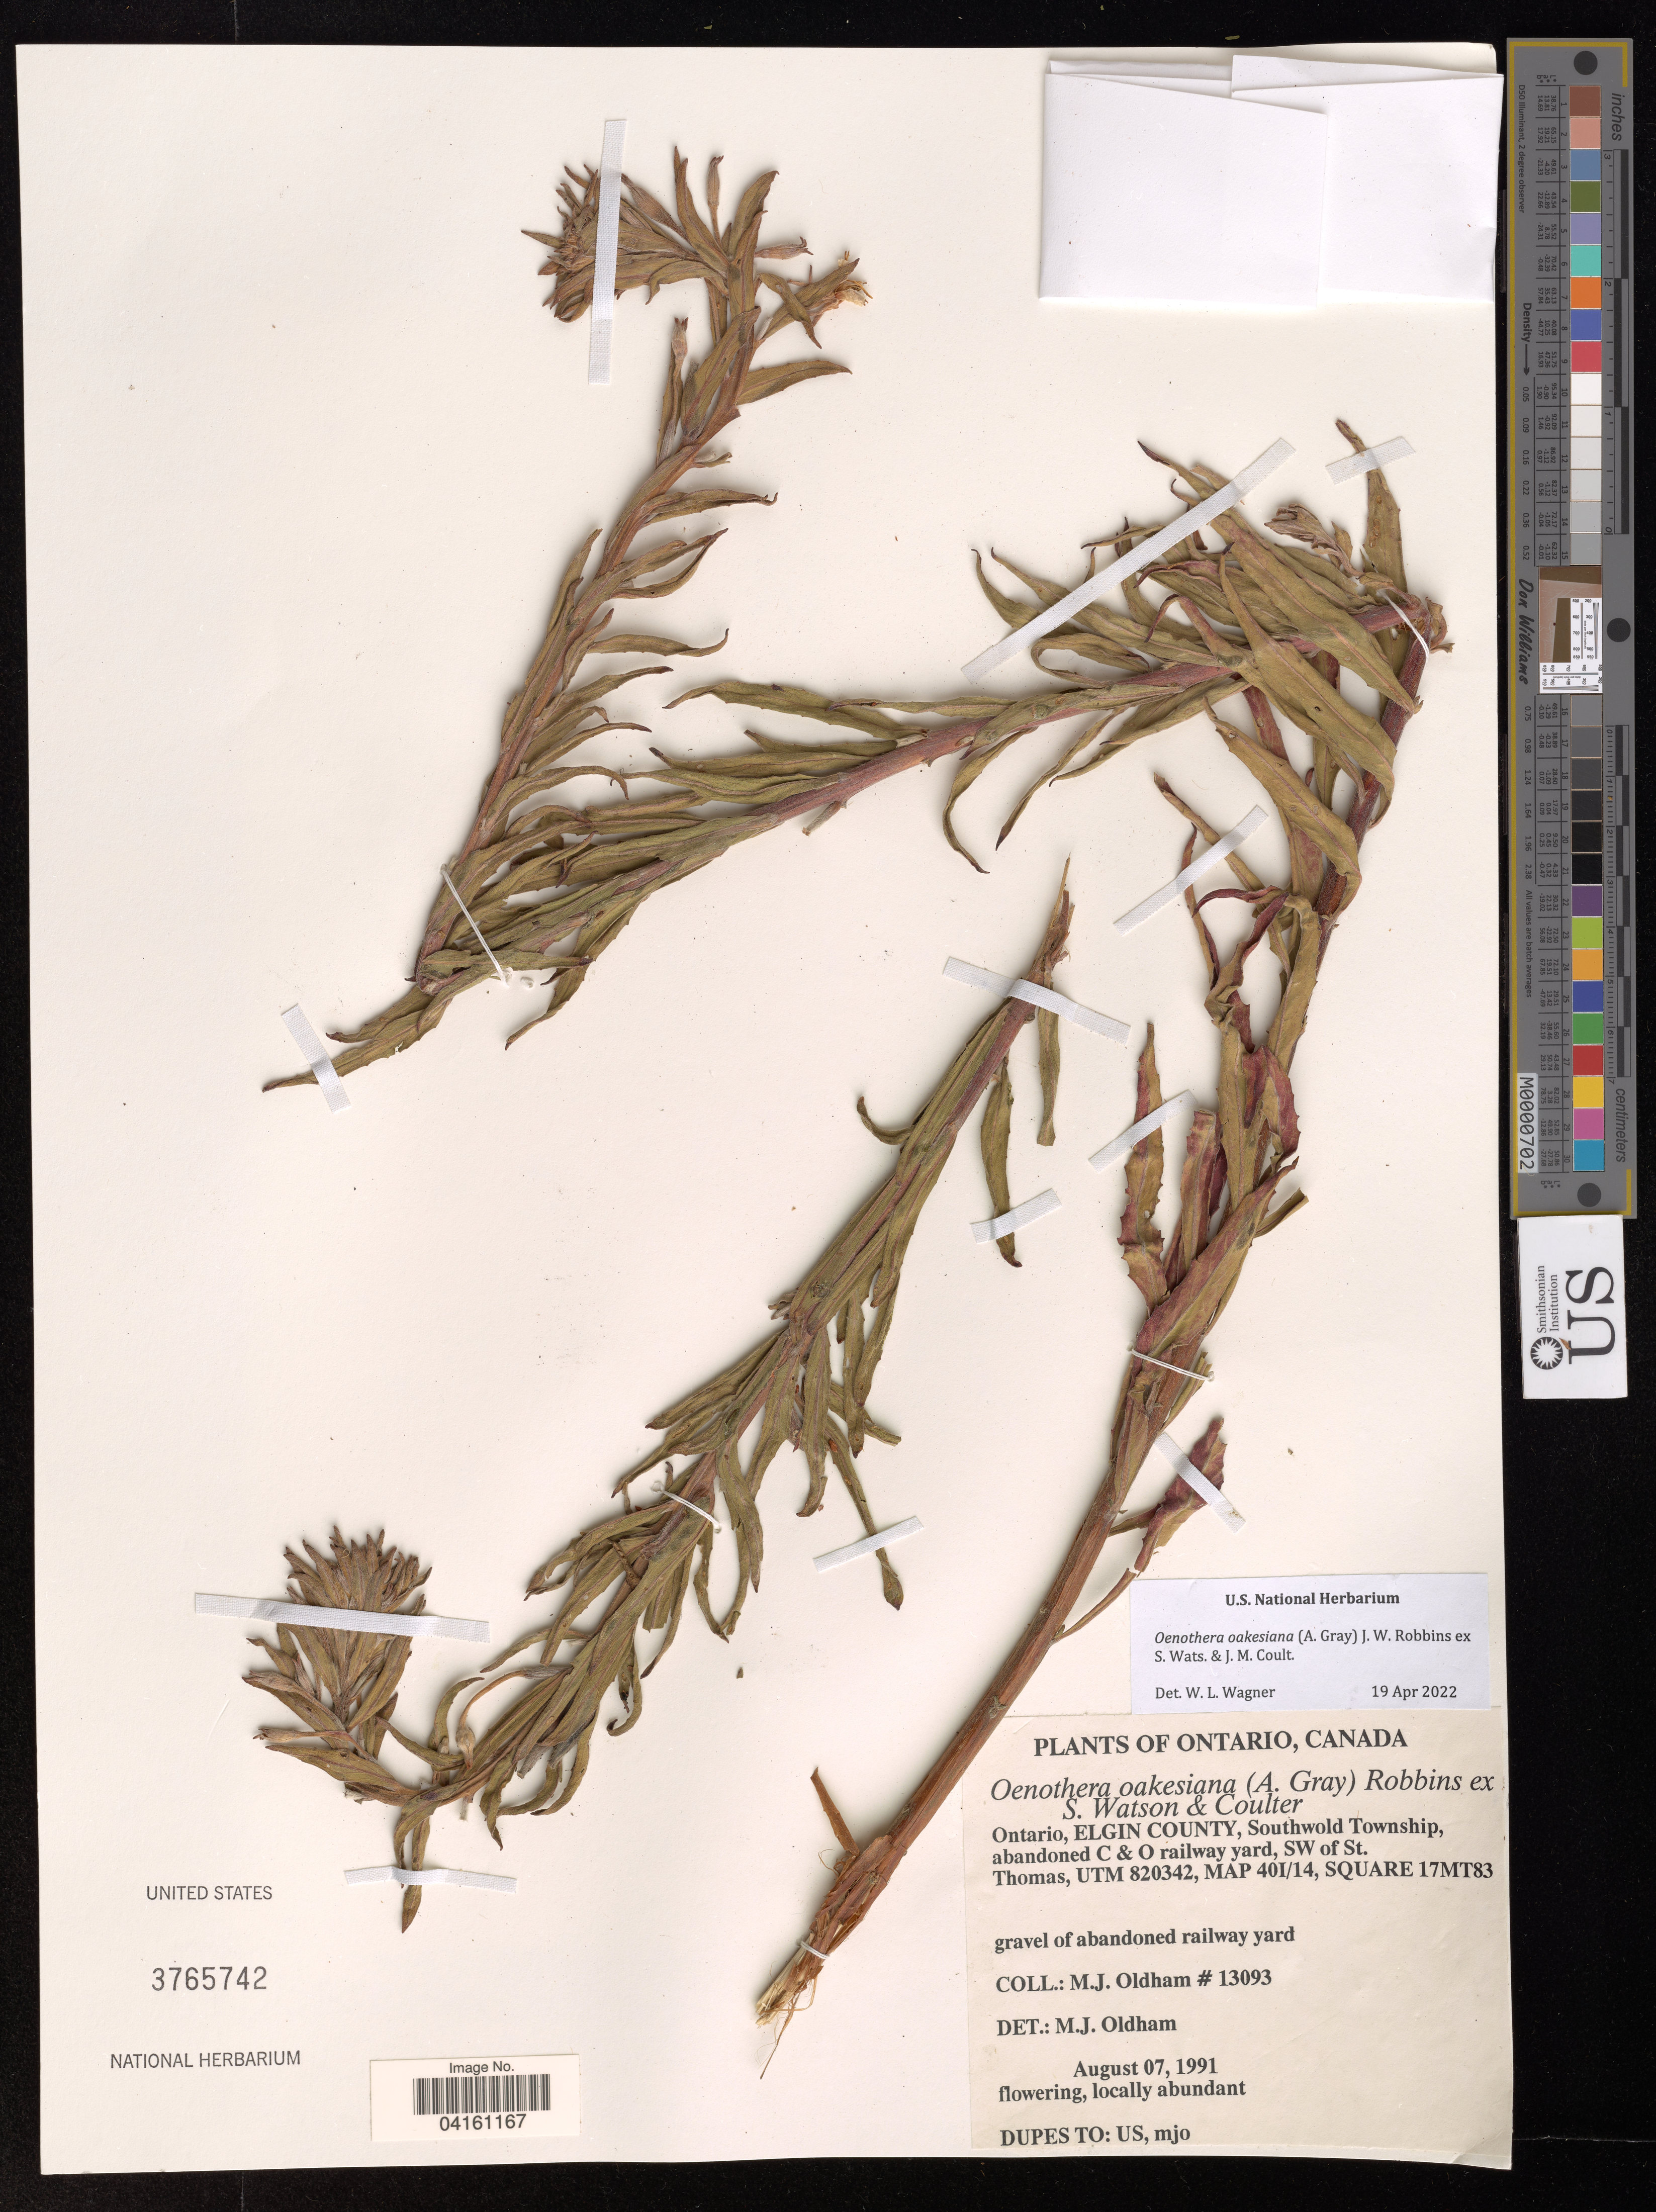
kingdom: Plantae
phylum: Tracheophyta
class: Magnoliopsida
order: Myrtales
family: Onagraceae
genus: Oenothera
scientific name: Oenothera oakesiana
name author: (A. Gray) J.W. Robbins ex S. Watson & J.M. Coult.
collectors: M. Oldham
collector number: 13093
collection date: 1991-08-07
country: Canada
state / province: Ontario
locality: Elgin County. Southwold Townshi, abandoned C&O railway yard, SW of St. Thomas, UTM 820342, Map 40I/14, Square 17MT83.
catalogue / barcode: US 3765742